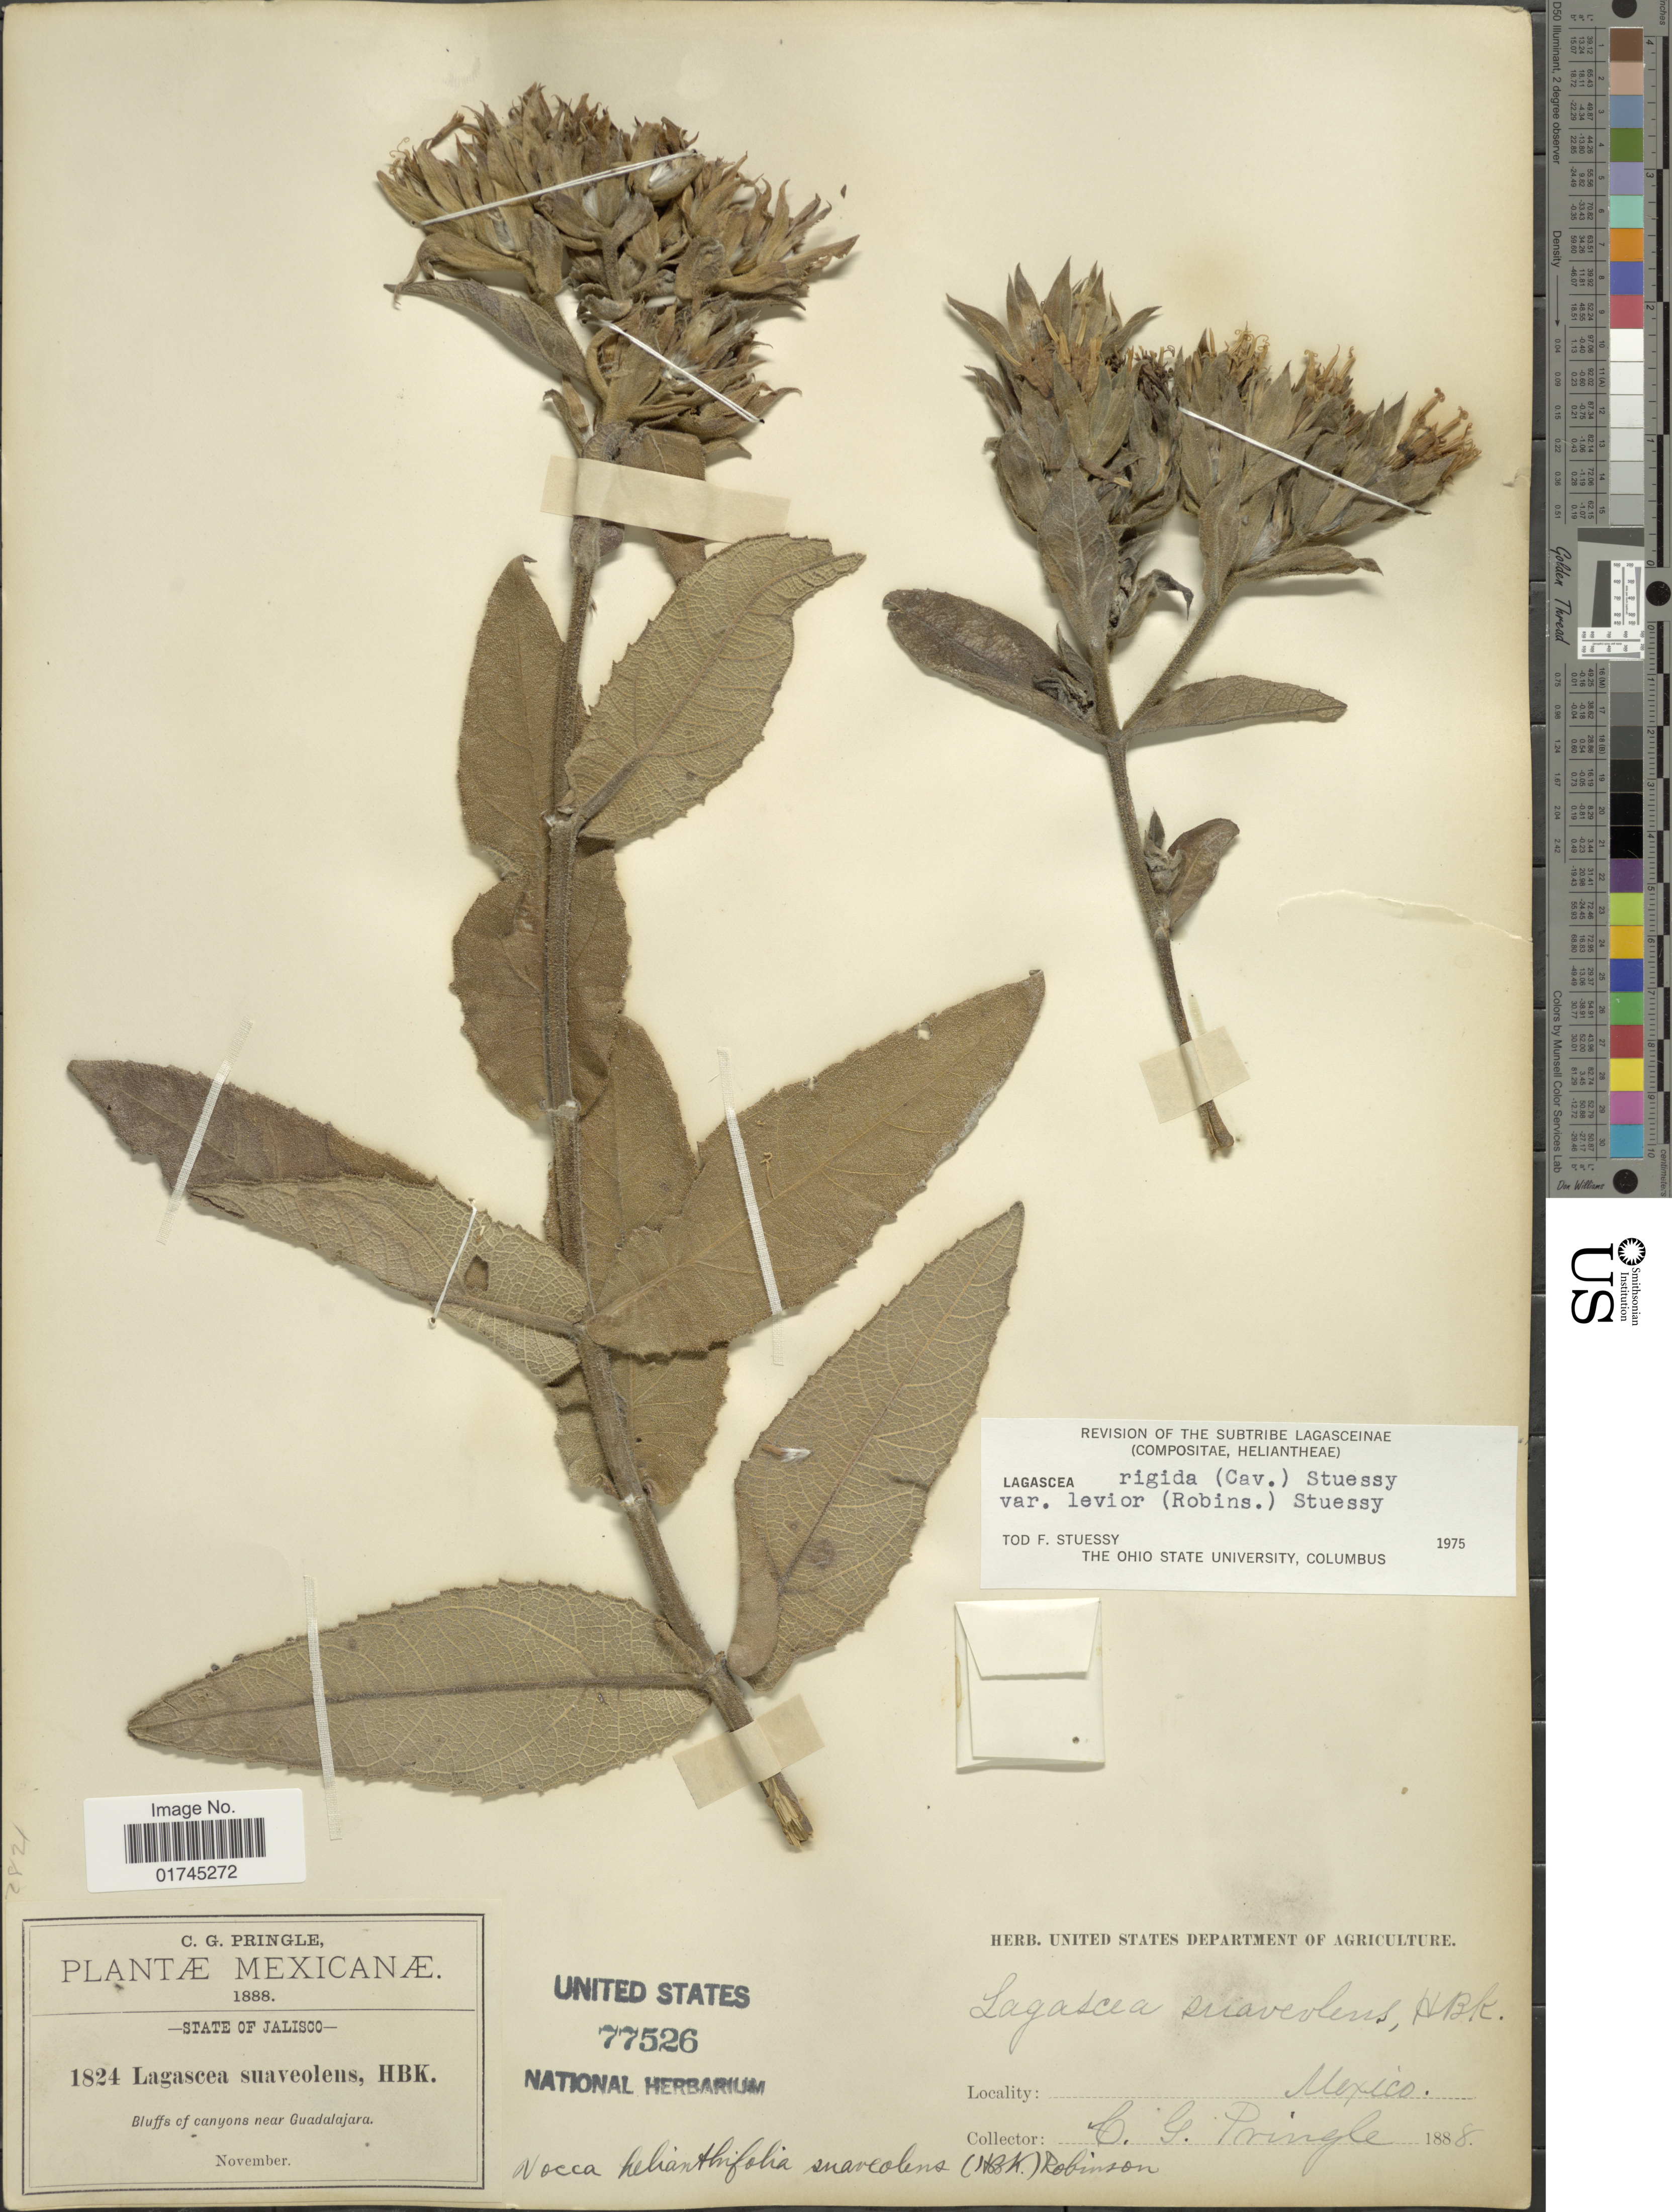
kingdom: Plantae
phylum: Tracheophyta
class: Magnoliopsida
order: Asterales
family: Asteraceae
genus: Lagascea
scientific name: Lagascea helianthifolia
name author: Kunth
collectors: C. G. Pringle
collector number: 1824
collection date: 1888-11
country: Mexico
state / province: Jalisco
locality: Bluffs of canyons near Guadalajara.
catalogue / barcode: US 77526